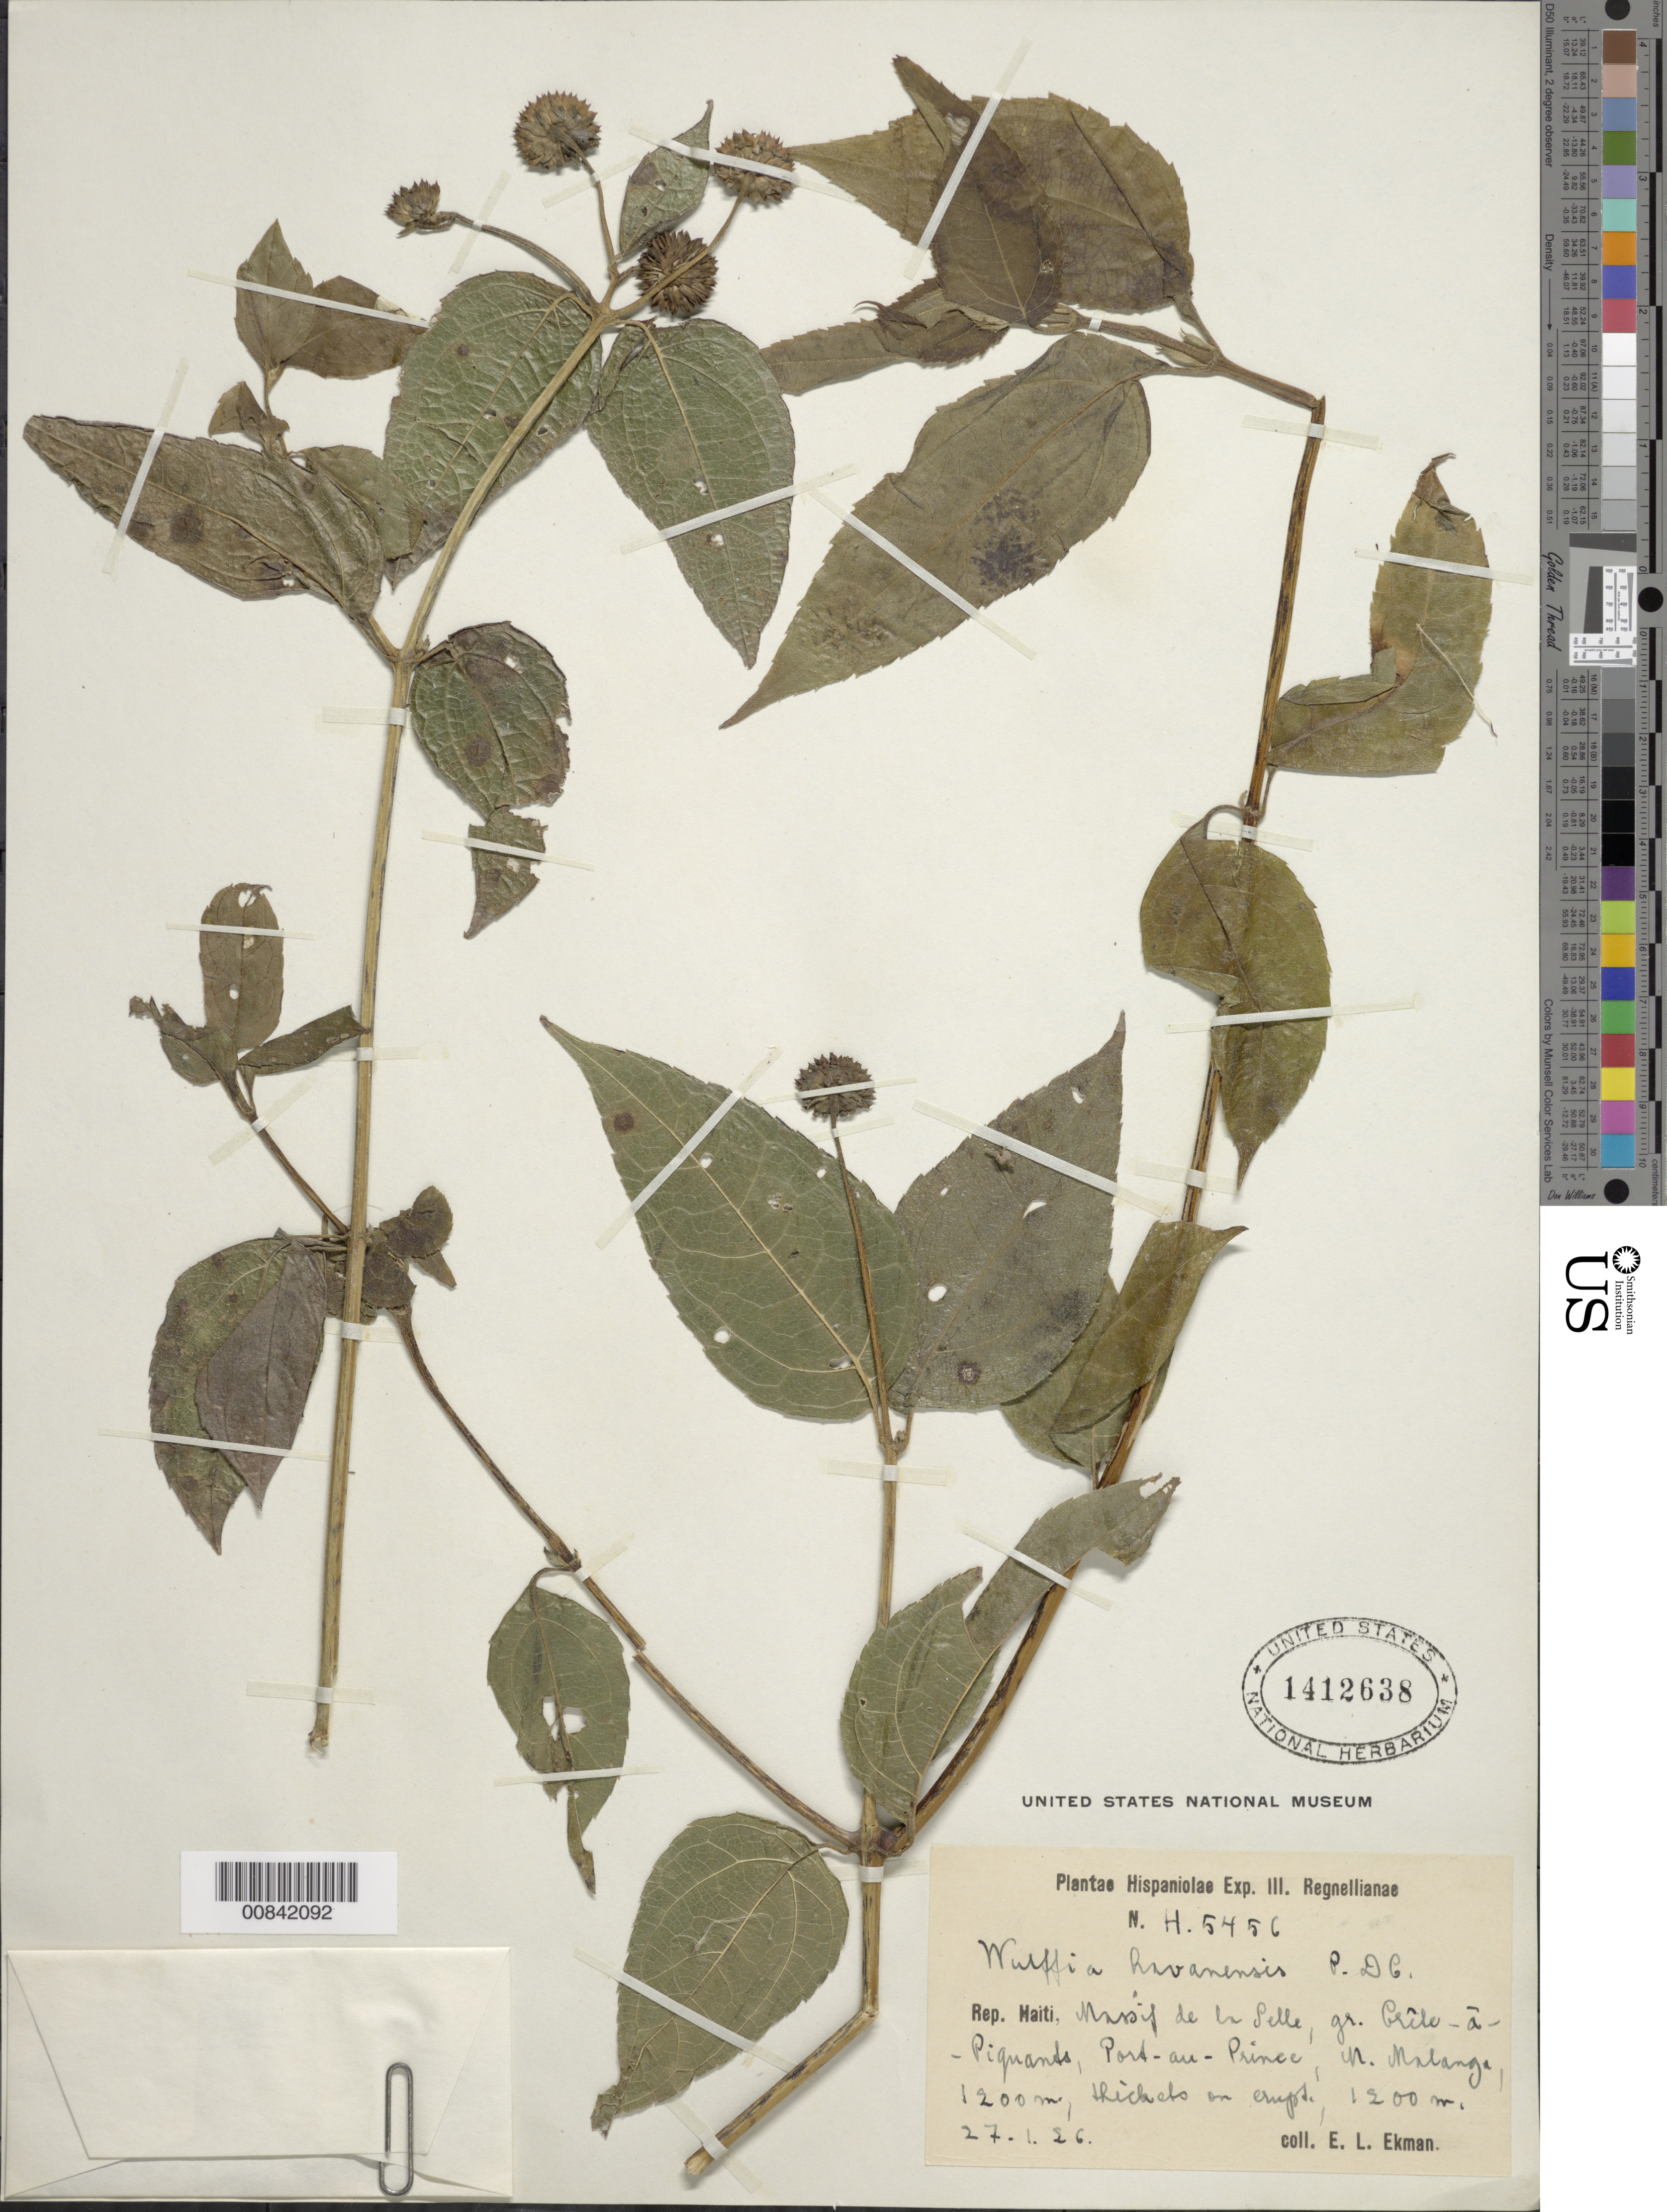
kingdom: Plantae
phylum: Tracheophyta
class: Magnoliopsida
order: Asterales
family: Asteraceae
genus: Wulffia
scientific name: Wulffia havanensis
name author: DC.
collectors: E. L. Ekman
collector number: H 5456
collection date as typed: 27 Jan 1926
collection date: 1926-01-27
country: Haiti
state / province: Ouest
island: Hispaniola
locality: Massif de la Selle, Gr. Crête-à-Piquants, Port-au-Prince, M. Malanga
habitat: Thickets on erupt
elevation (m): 1200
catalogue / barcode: US 1412638